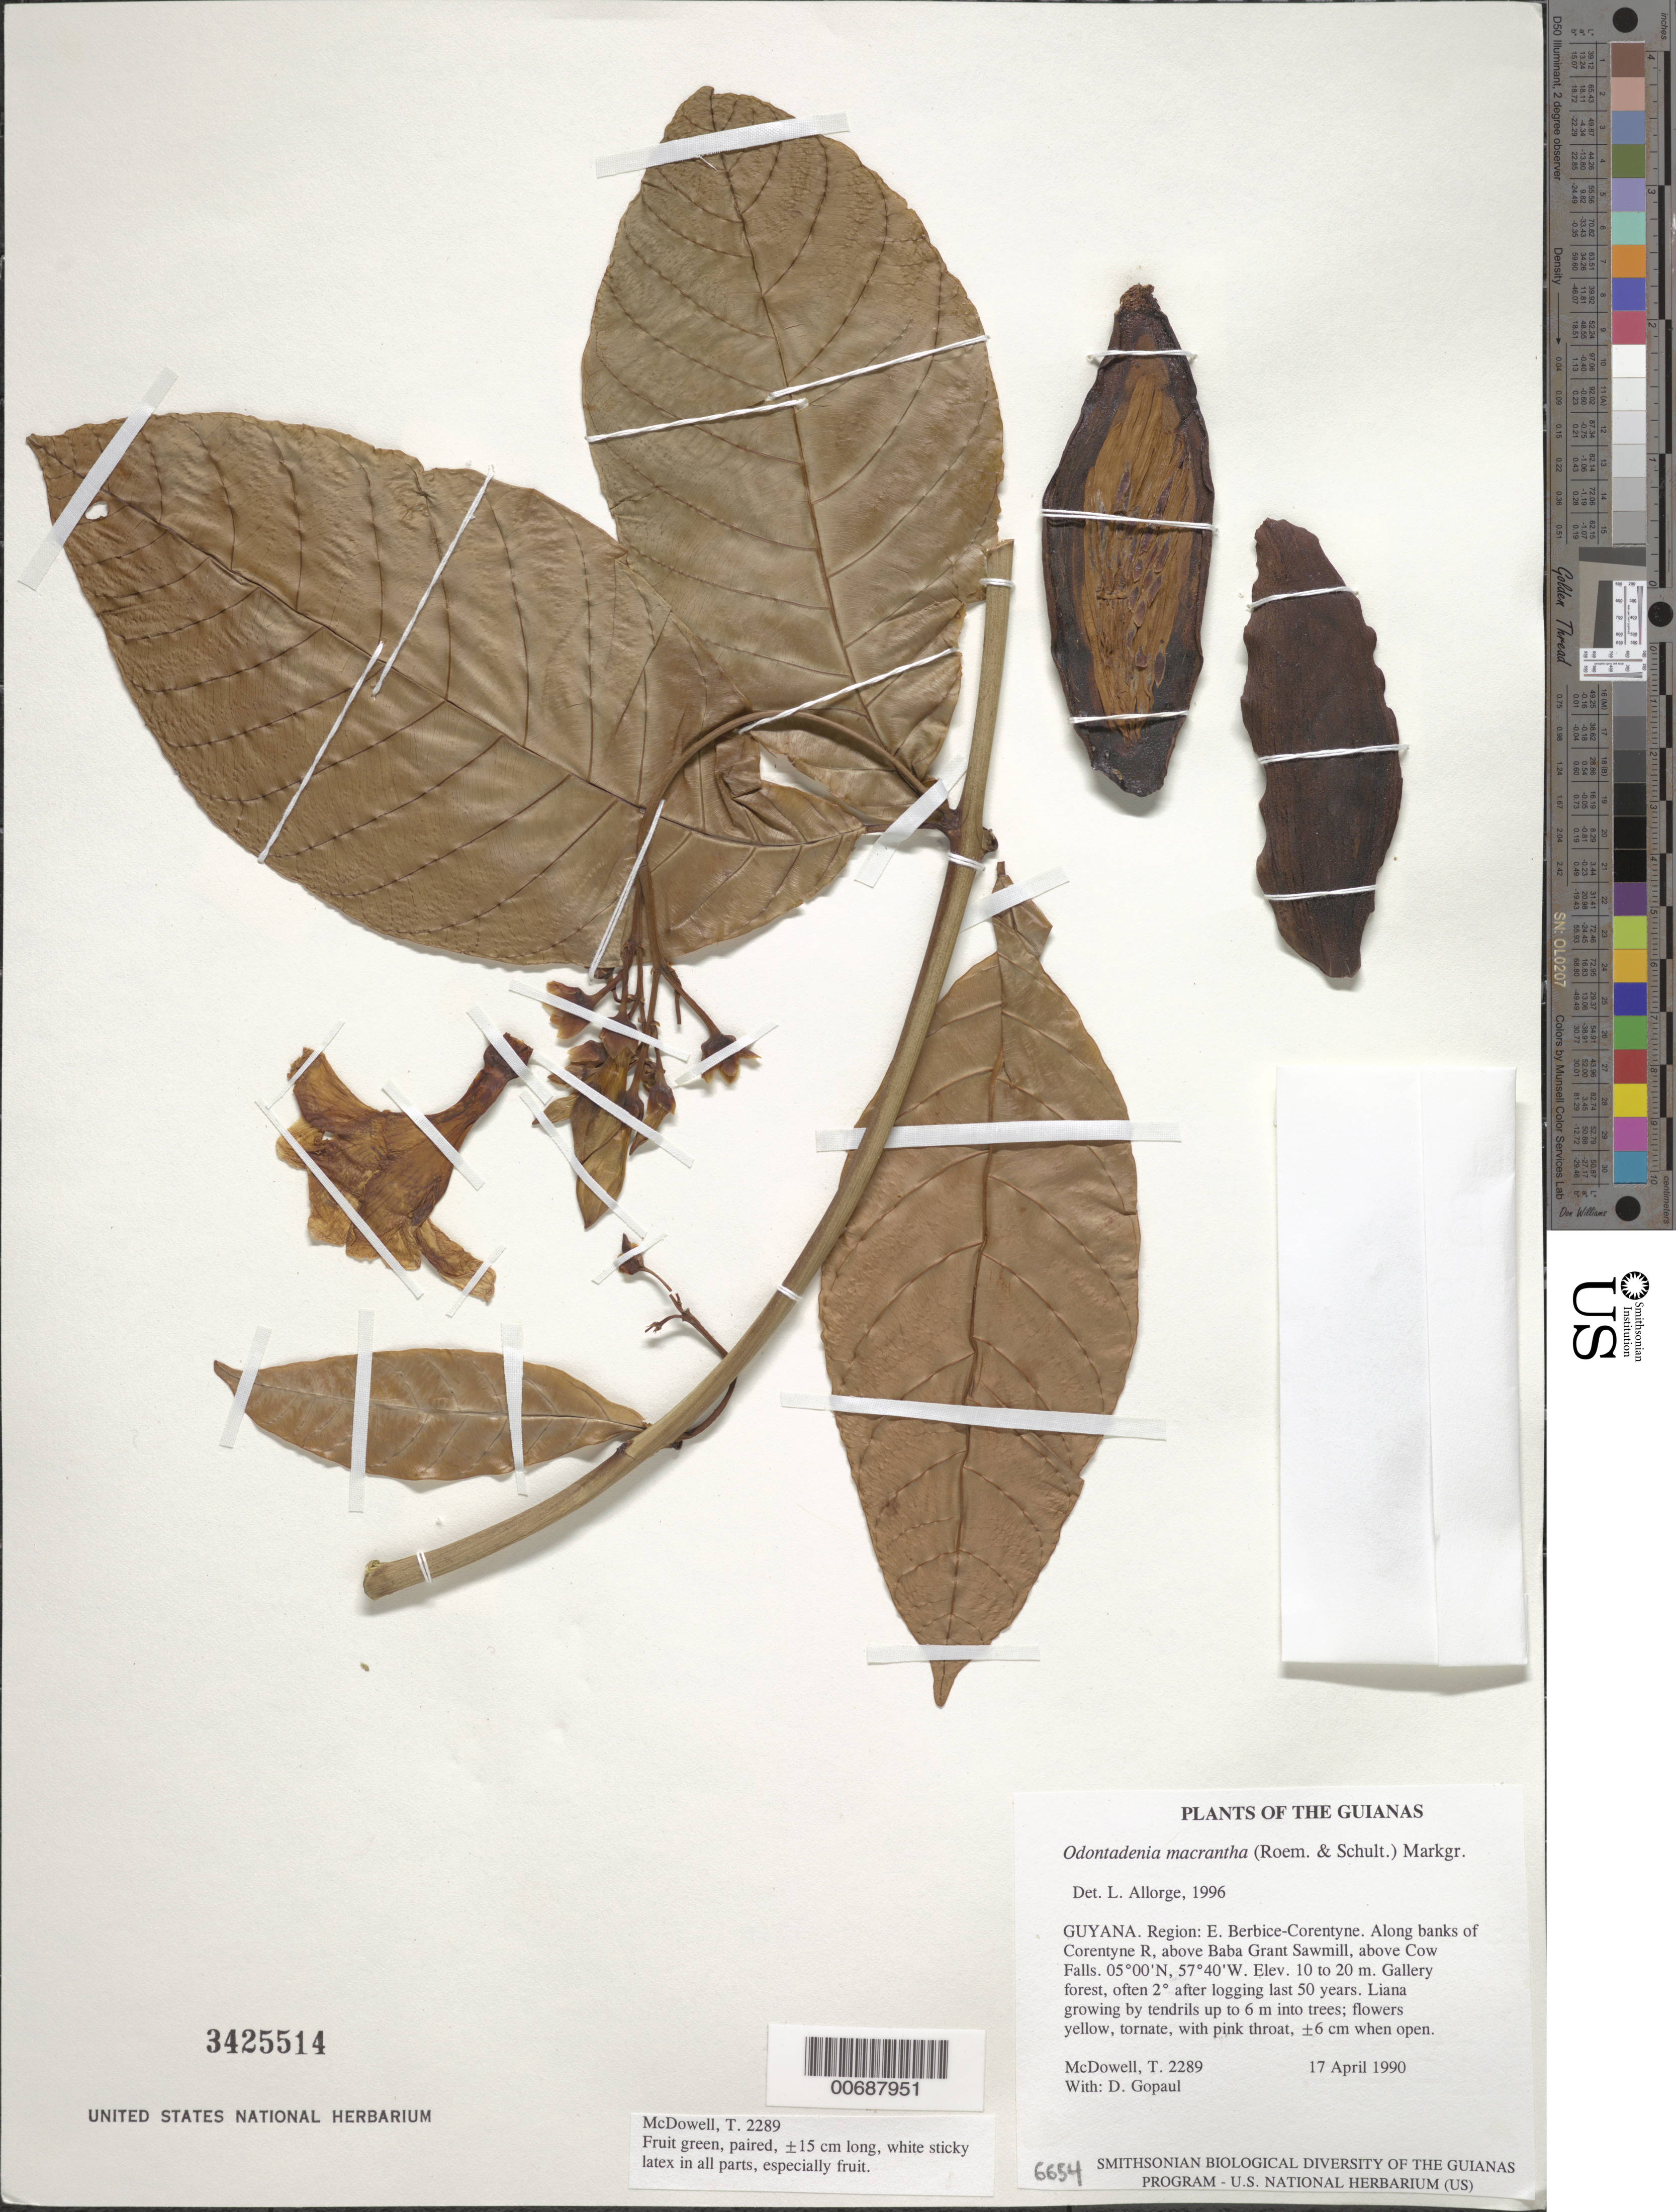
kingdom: Plantae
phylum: Tracheophyta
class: Magnoliopsida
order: Gentianales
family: Apocynaceae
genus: Odontadenia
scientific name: Odontadenia macrantha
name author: (Roem. & Schult.) Markgr.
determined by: Allorge, L.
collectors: T. McDowell & D. Gopaul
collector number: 2289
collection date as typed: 17 April 1990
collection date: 1990-04-17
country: Guyana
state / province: E. Berbice-Corentyne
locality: Along banks of Corentyne River, above Baba Grant Sawmill, above Cow Falls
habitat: Gallery forest, often secondary after logging last 50 years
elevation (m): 10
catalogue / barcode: US 3425514